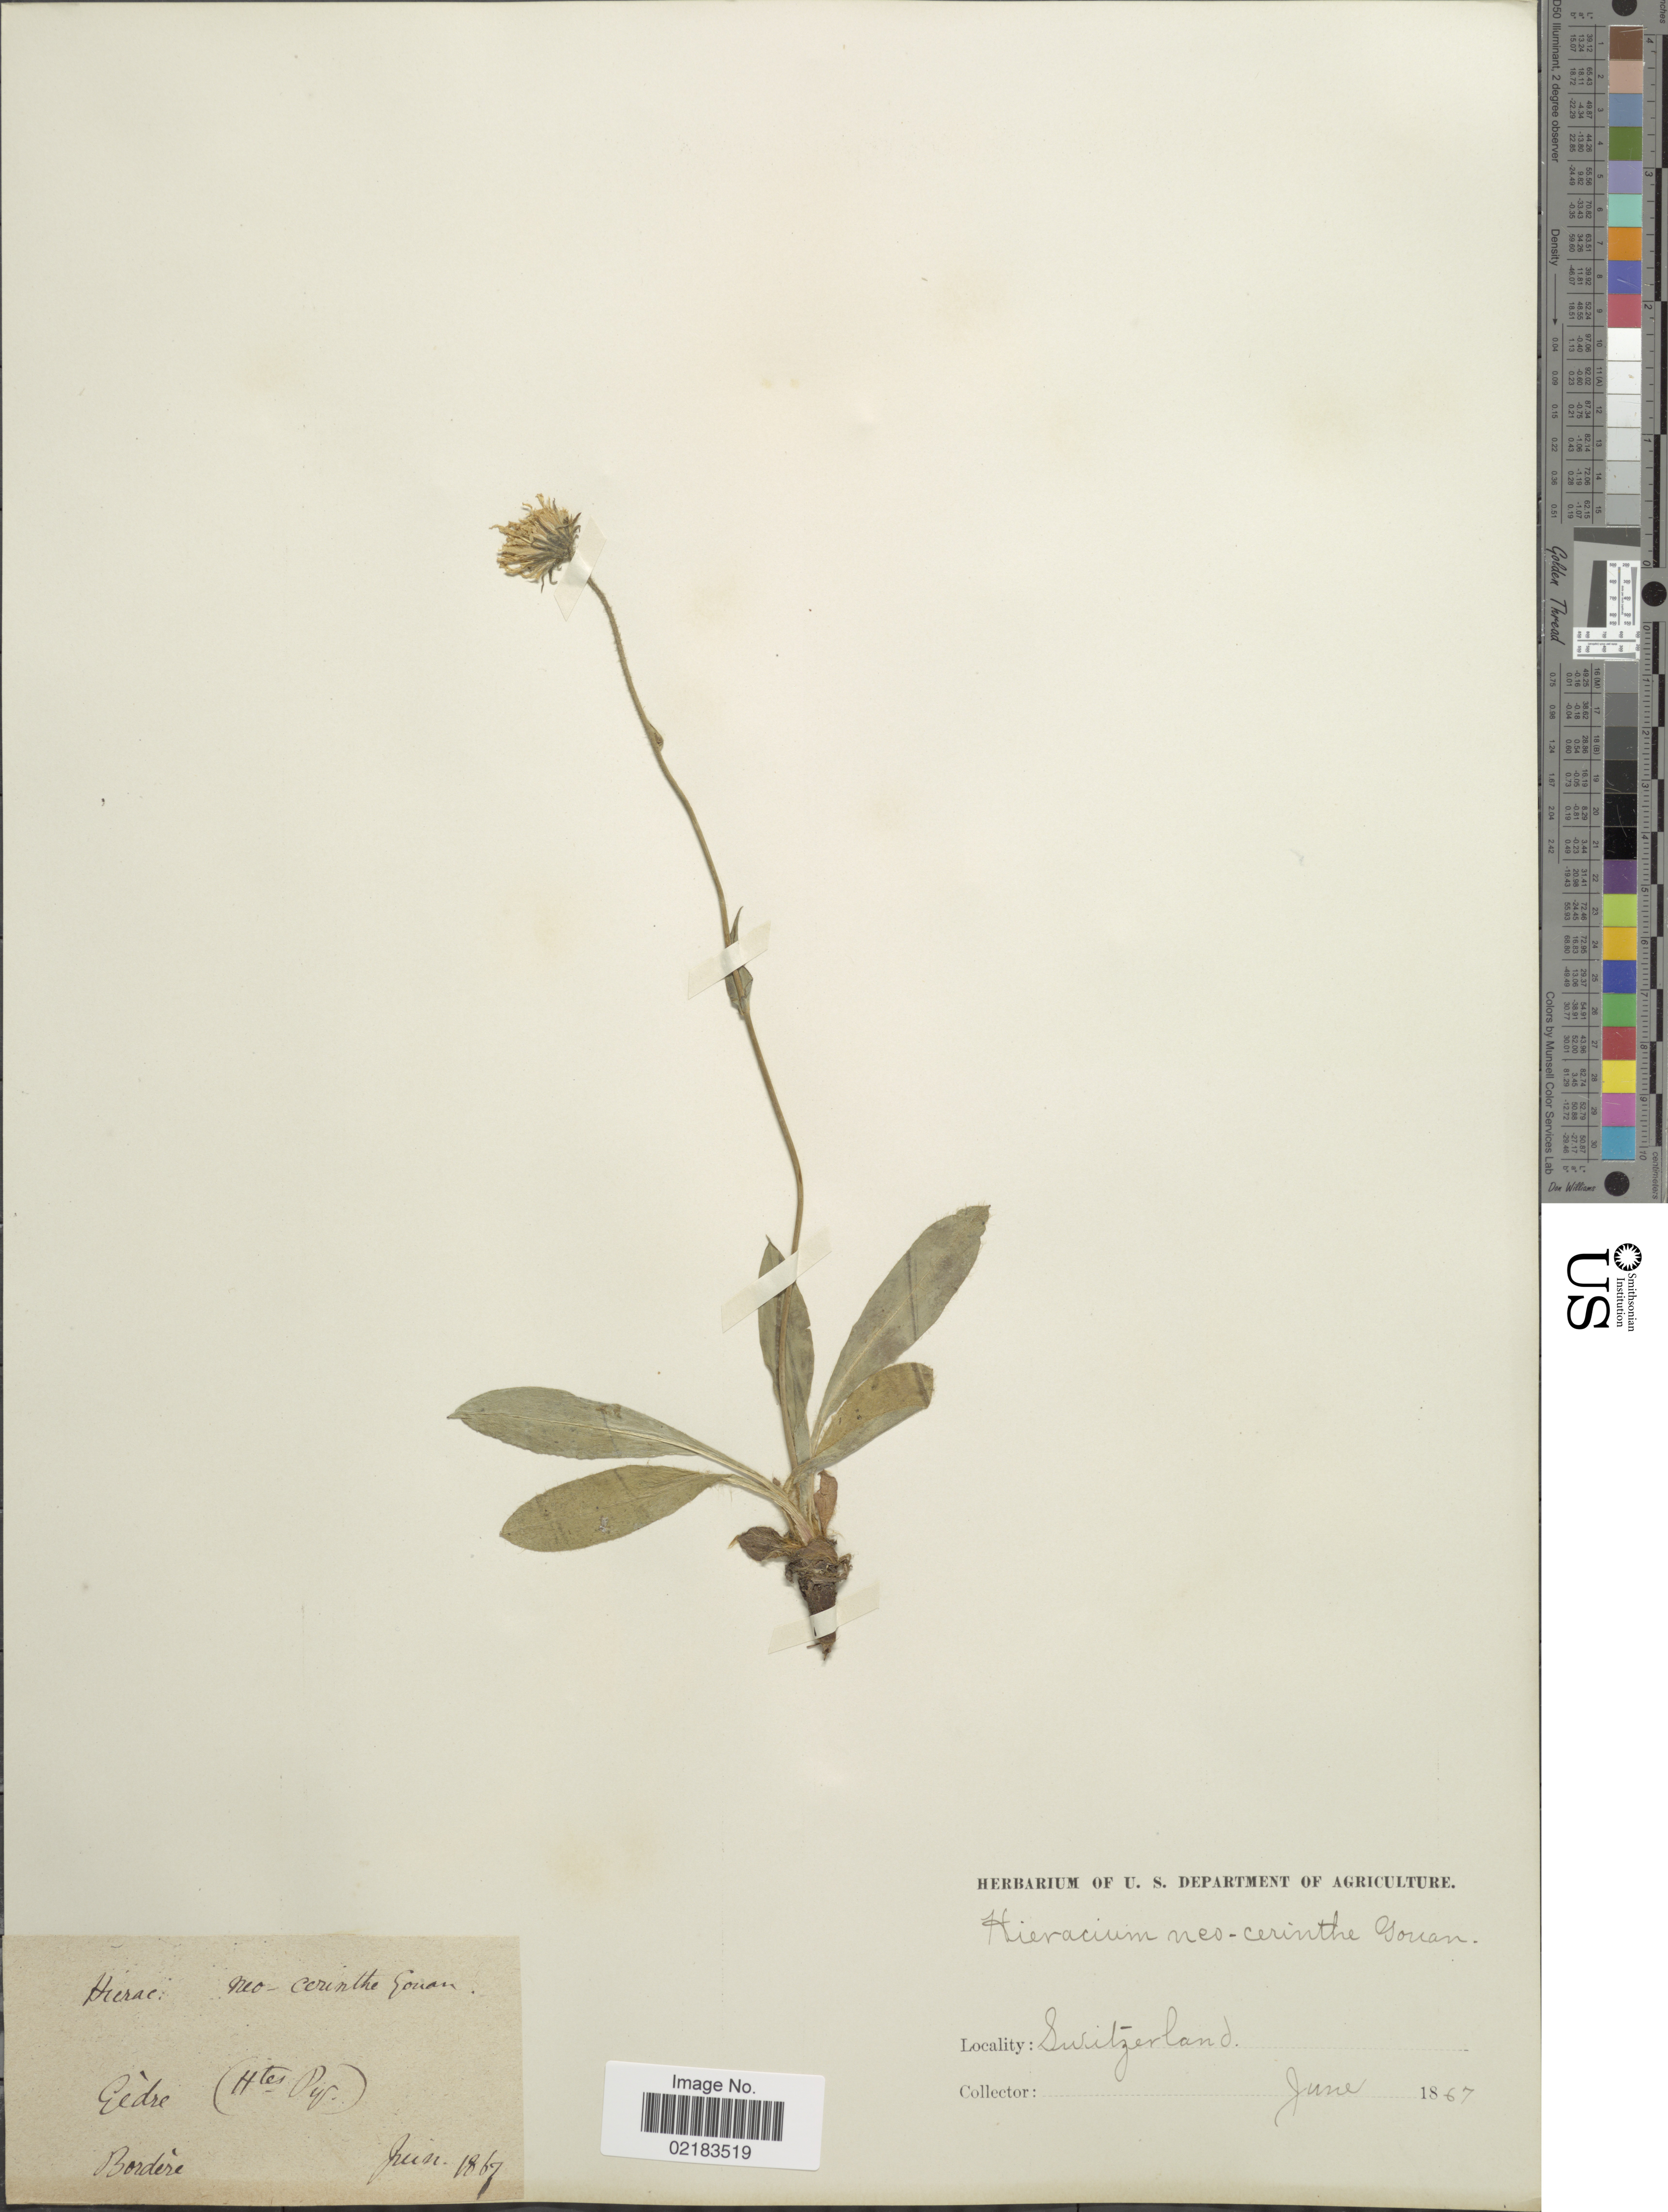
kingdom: Plantae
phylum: Tracheophyta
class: Magnoliopsida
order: Asterales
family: Asteraceae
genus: Hieracium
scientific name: Hieracium neocerinthe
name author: Fr.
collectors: -. Bordère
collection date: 1867-06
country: France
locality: Gédre (Htes. Pyrs.)